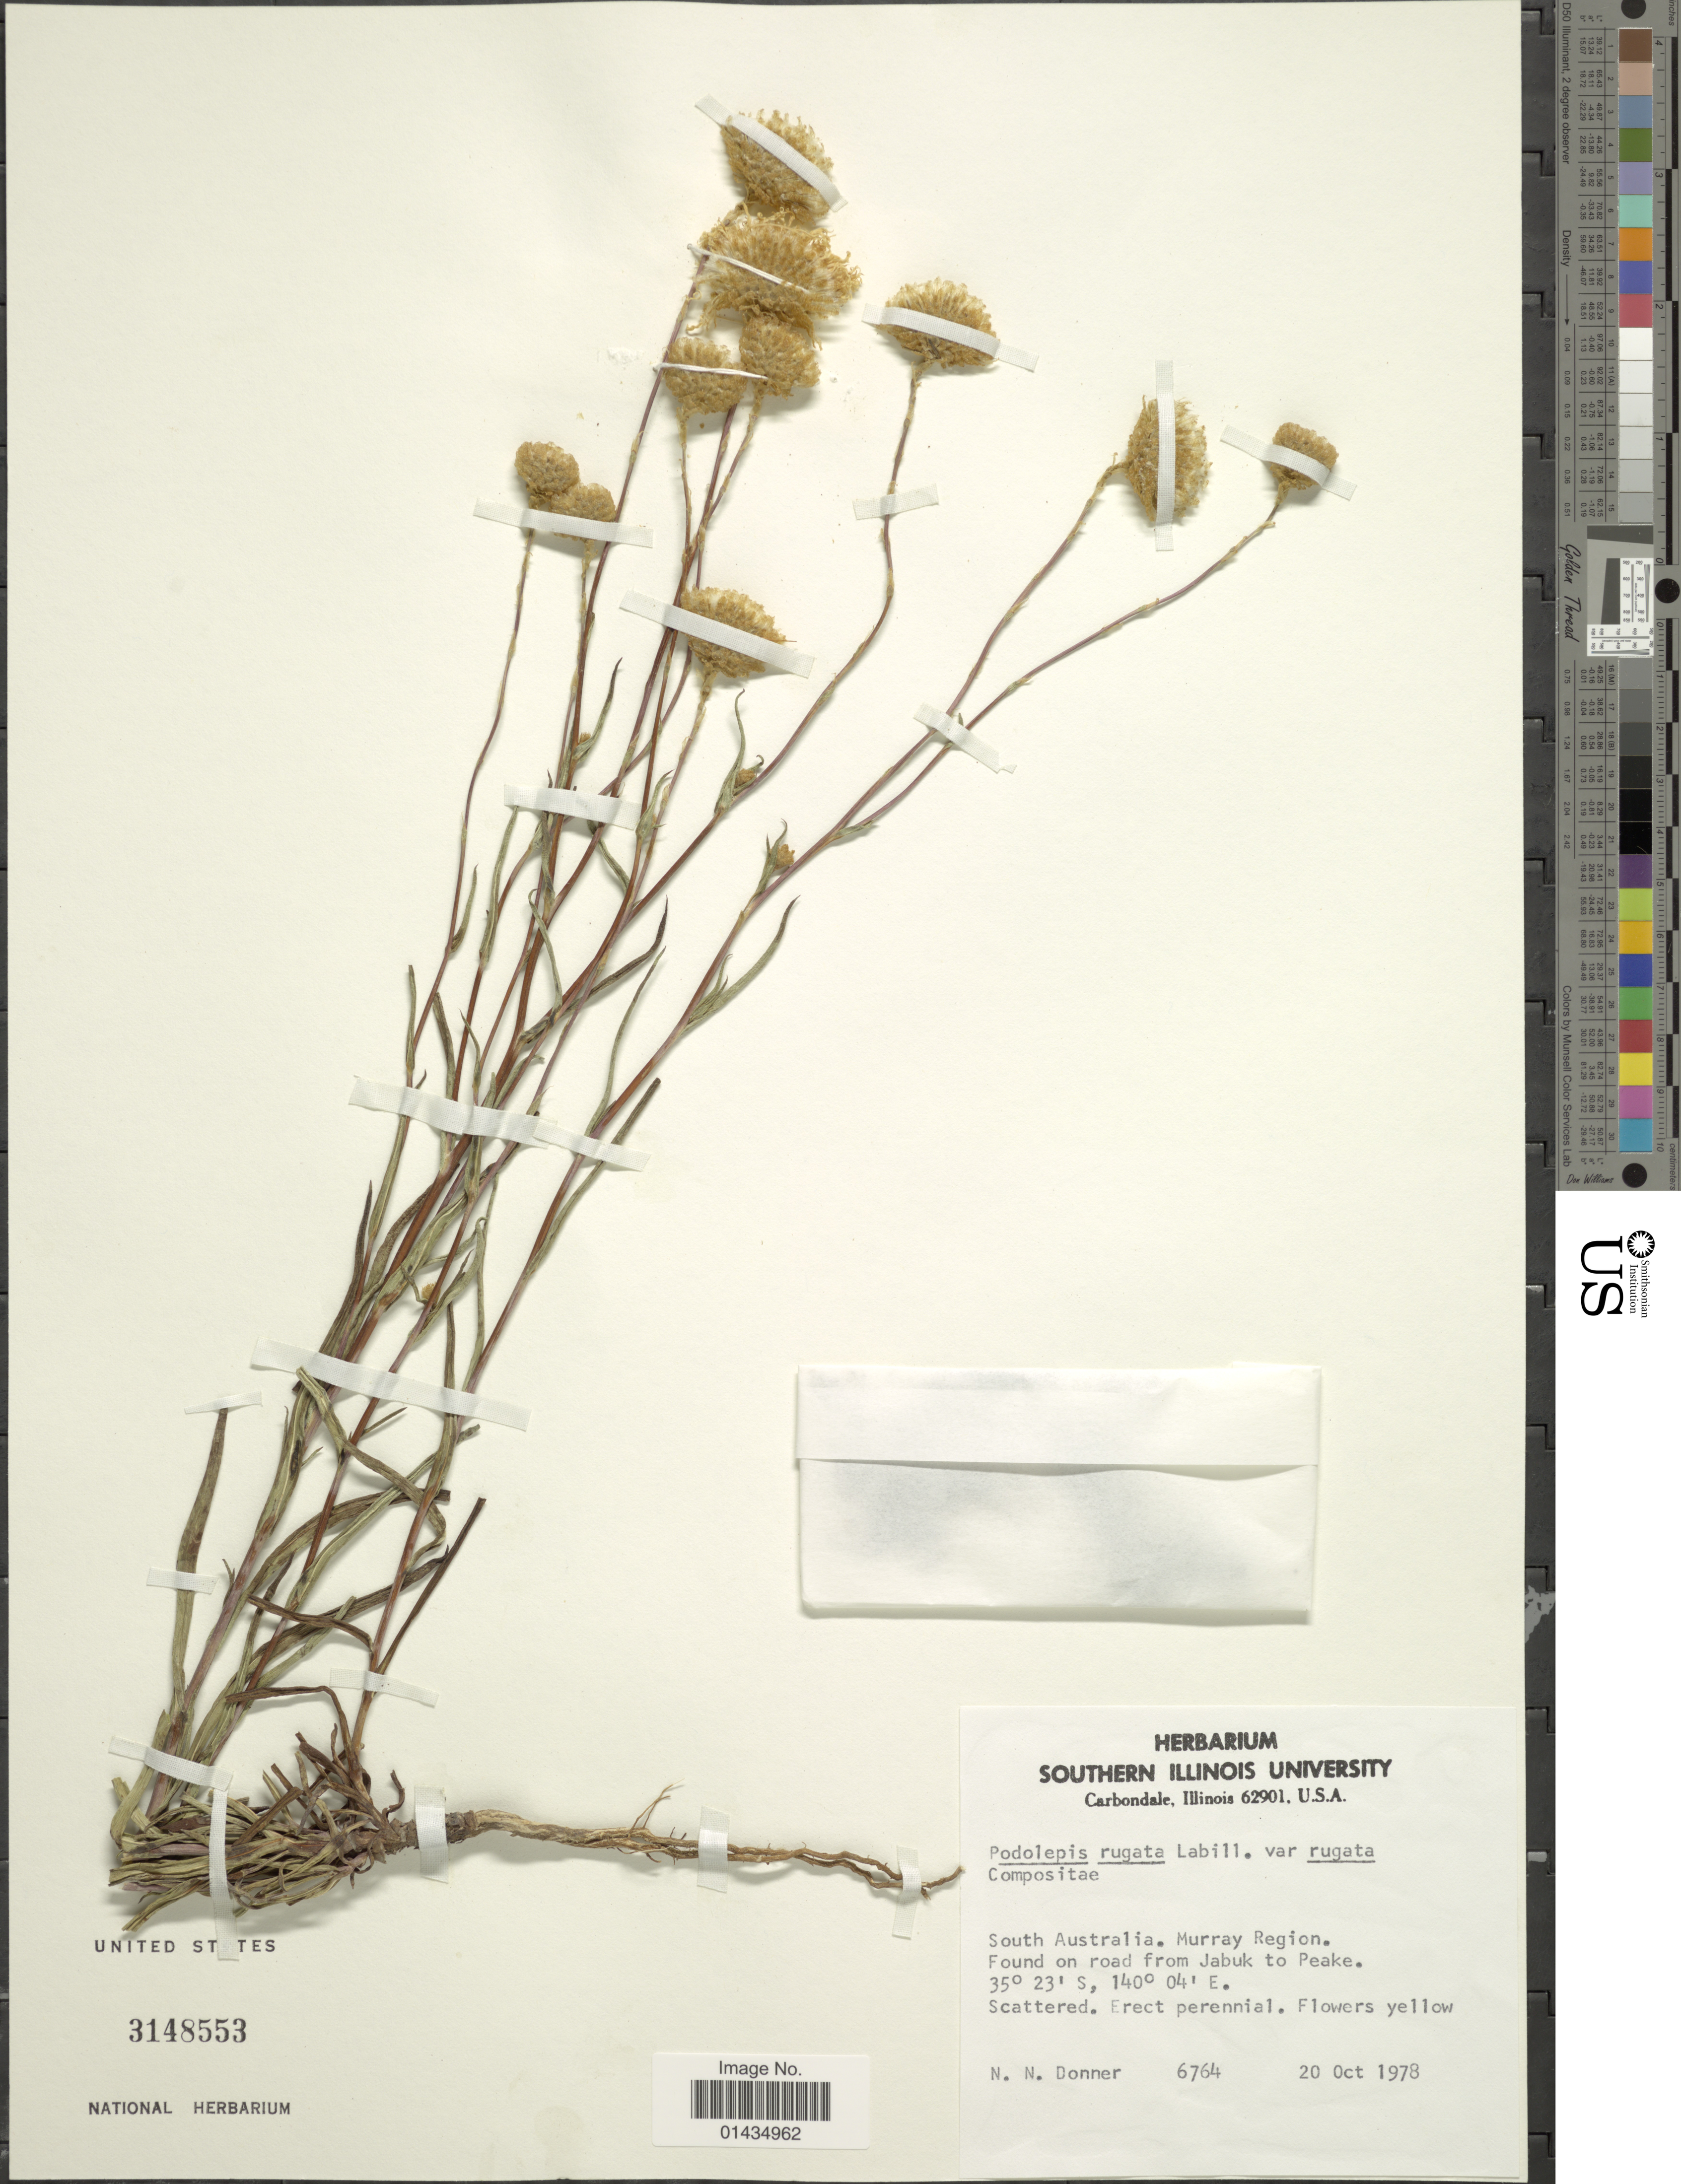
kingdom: Plantae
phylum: Tracheophyta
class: Magnoliopsida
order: Asterales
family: Asteraceae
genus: Podolepis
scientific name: Podolepis rugata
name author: Labill.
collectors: N. Donner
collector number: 6764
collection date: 1978-10-20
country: Australia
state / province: South Australia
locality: Murray Region, found on road from Jabuk to Peake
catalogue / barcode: US 3148553